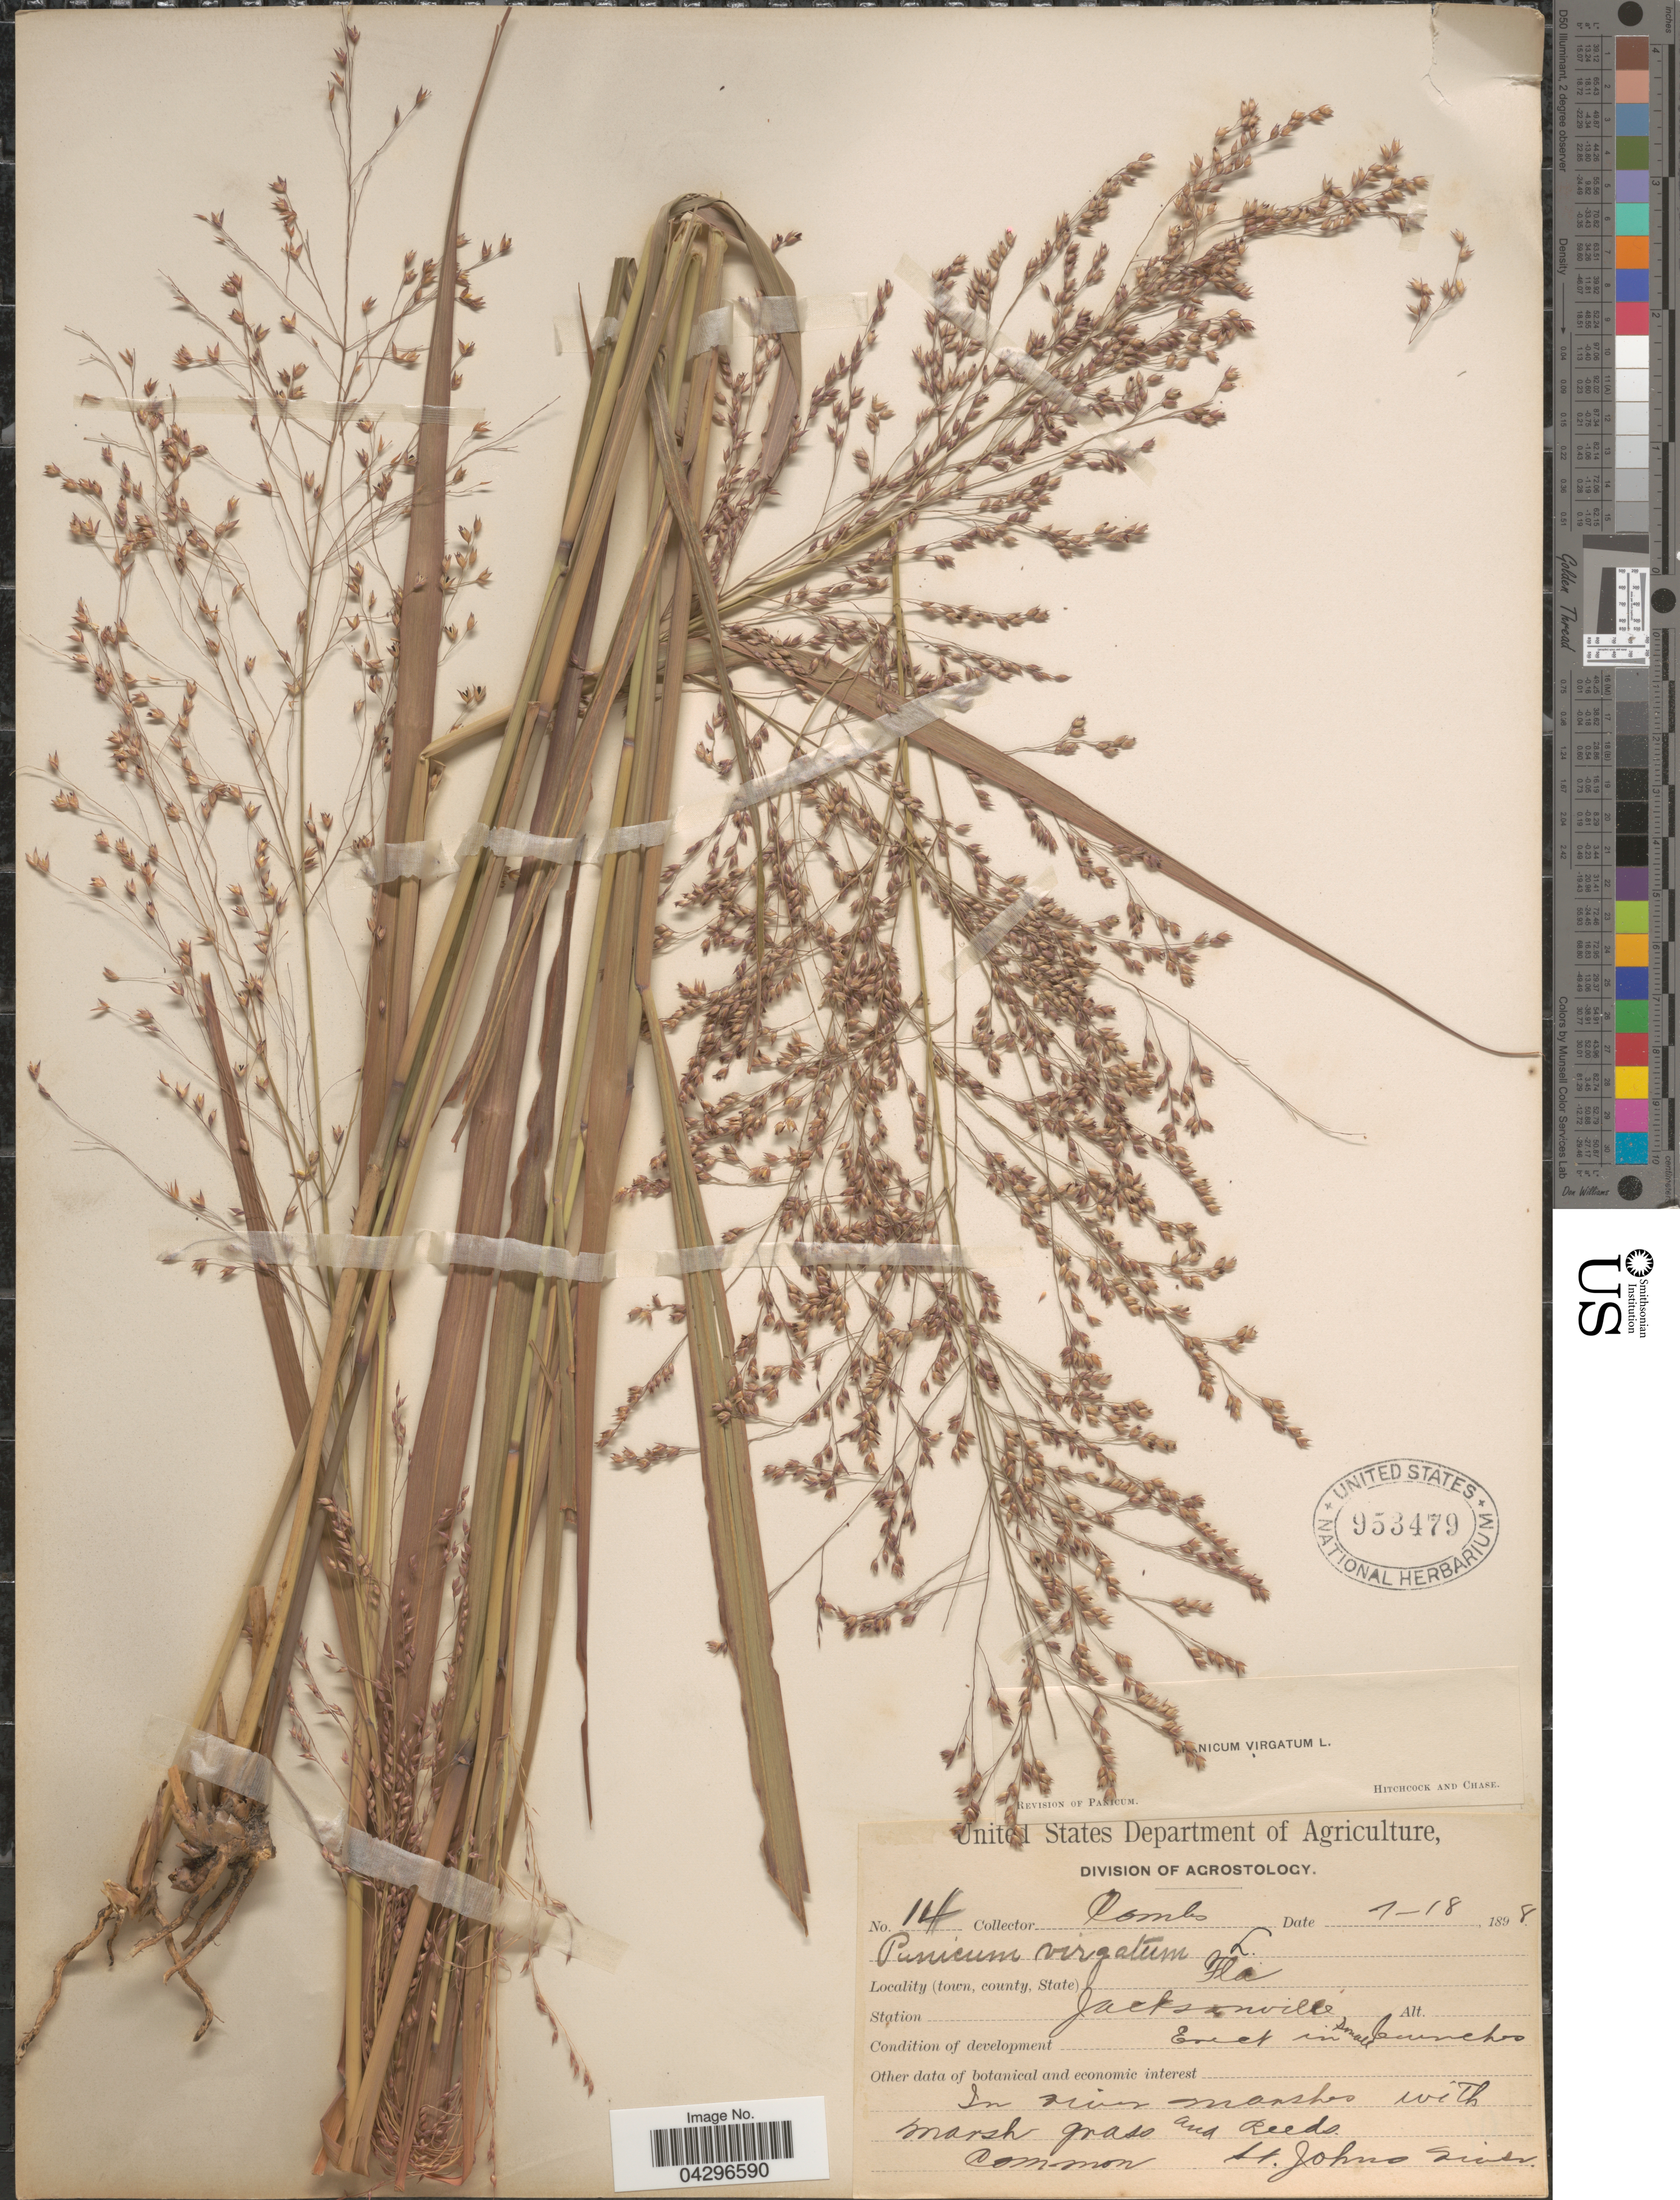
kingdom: Plantae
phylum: Tracheophyta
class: Liliopsida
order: Poales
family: Poaceae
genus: Panicum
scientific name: Panicum virgatum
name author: L.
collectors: -. Combs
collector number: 14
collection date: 1898-01-18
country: United States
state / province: Florida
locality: Station Jacksonville. In river marshes with marsh grass and reeds. St. Johns River.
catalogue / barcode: US 953479